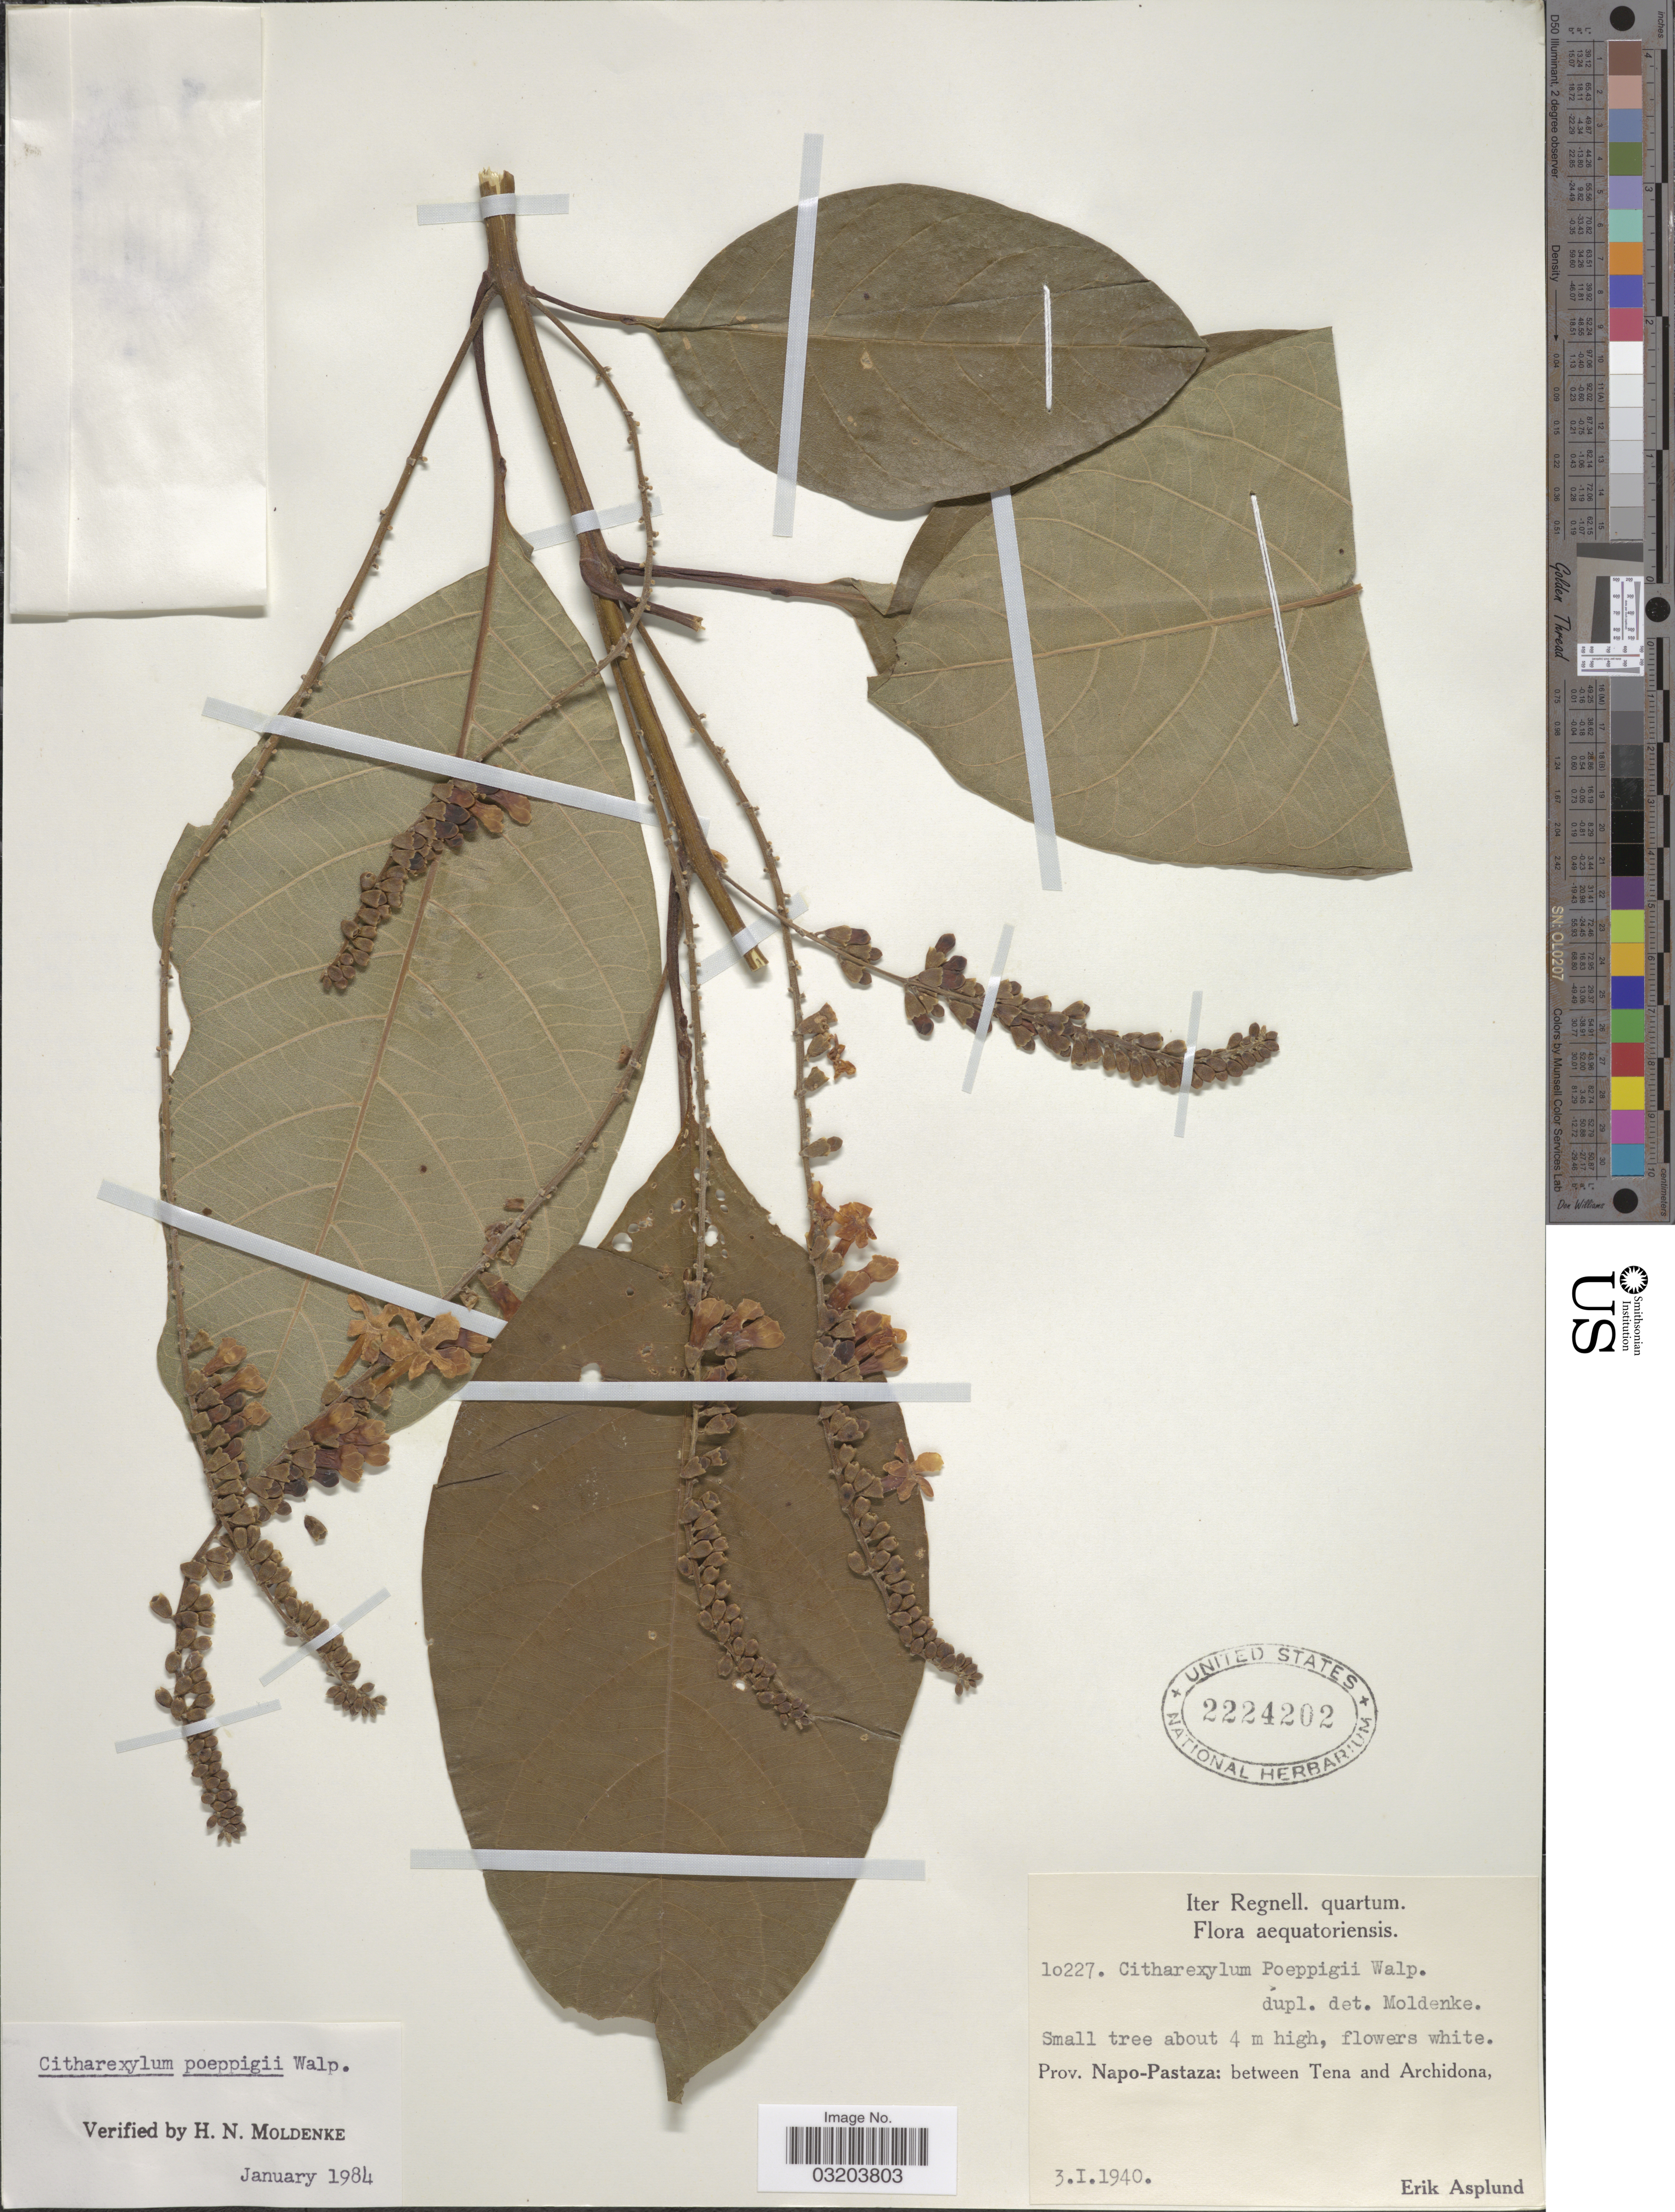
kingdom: Plantae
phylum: Tracheophyta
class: Magnoliopsida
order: Lamiales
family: Verbenaceae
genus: Citharexylum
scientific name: Citharexylum poeppigii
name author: Walp.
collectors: E. Asplund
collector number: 10227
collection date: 1940-01-03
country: Ecuador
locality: Prov. Napo-Pastaza: between Tena and Archidona.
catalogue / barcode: US 2224202